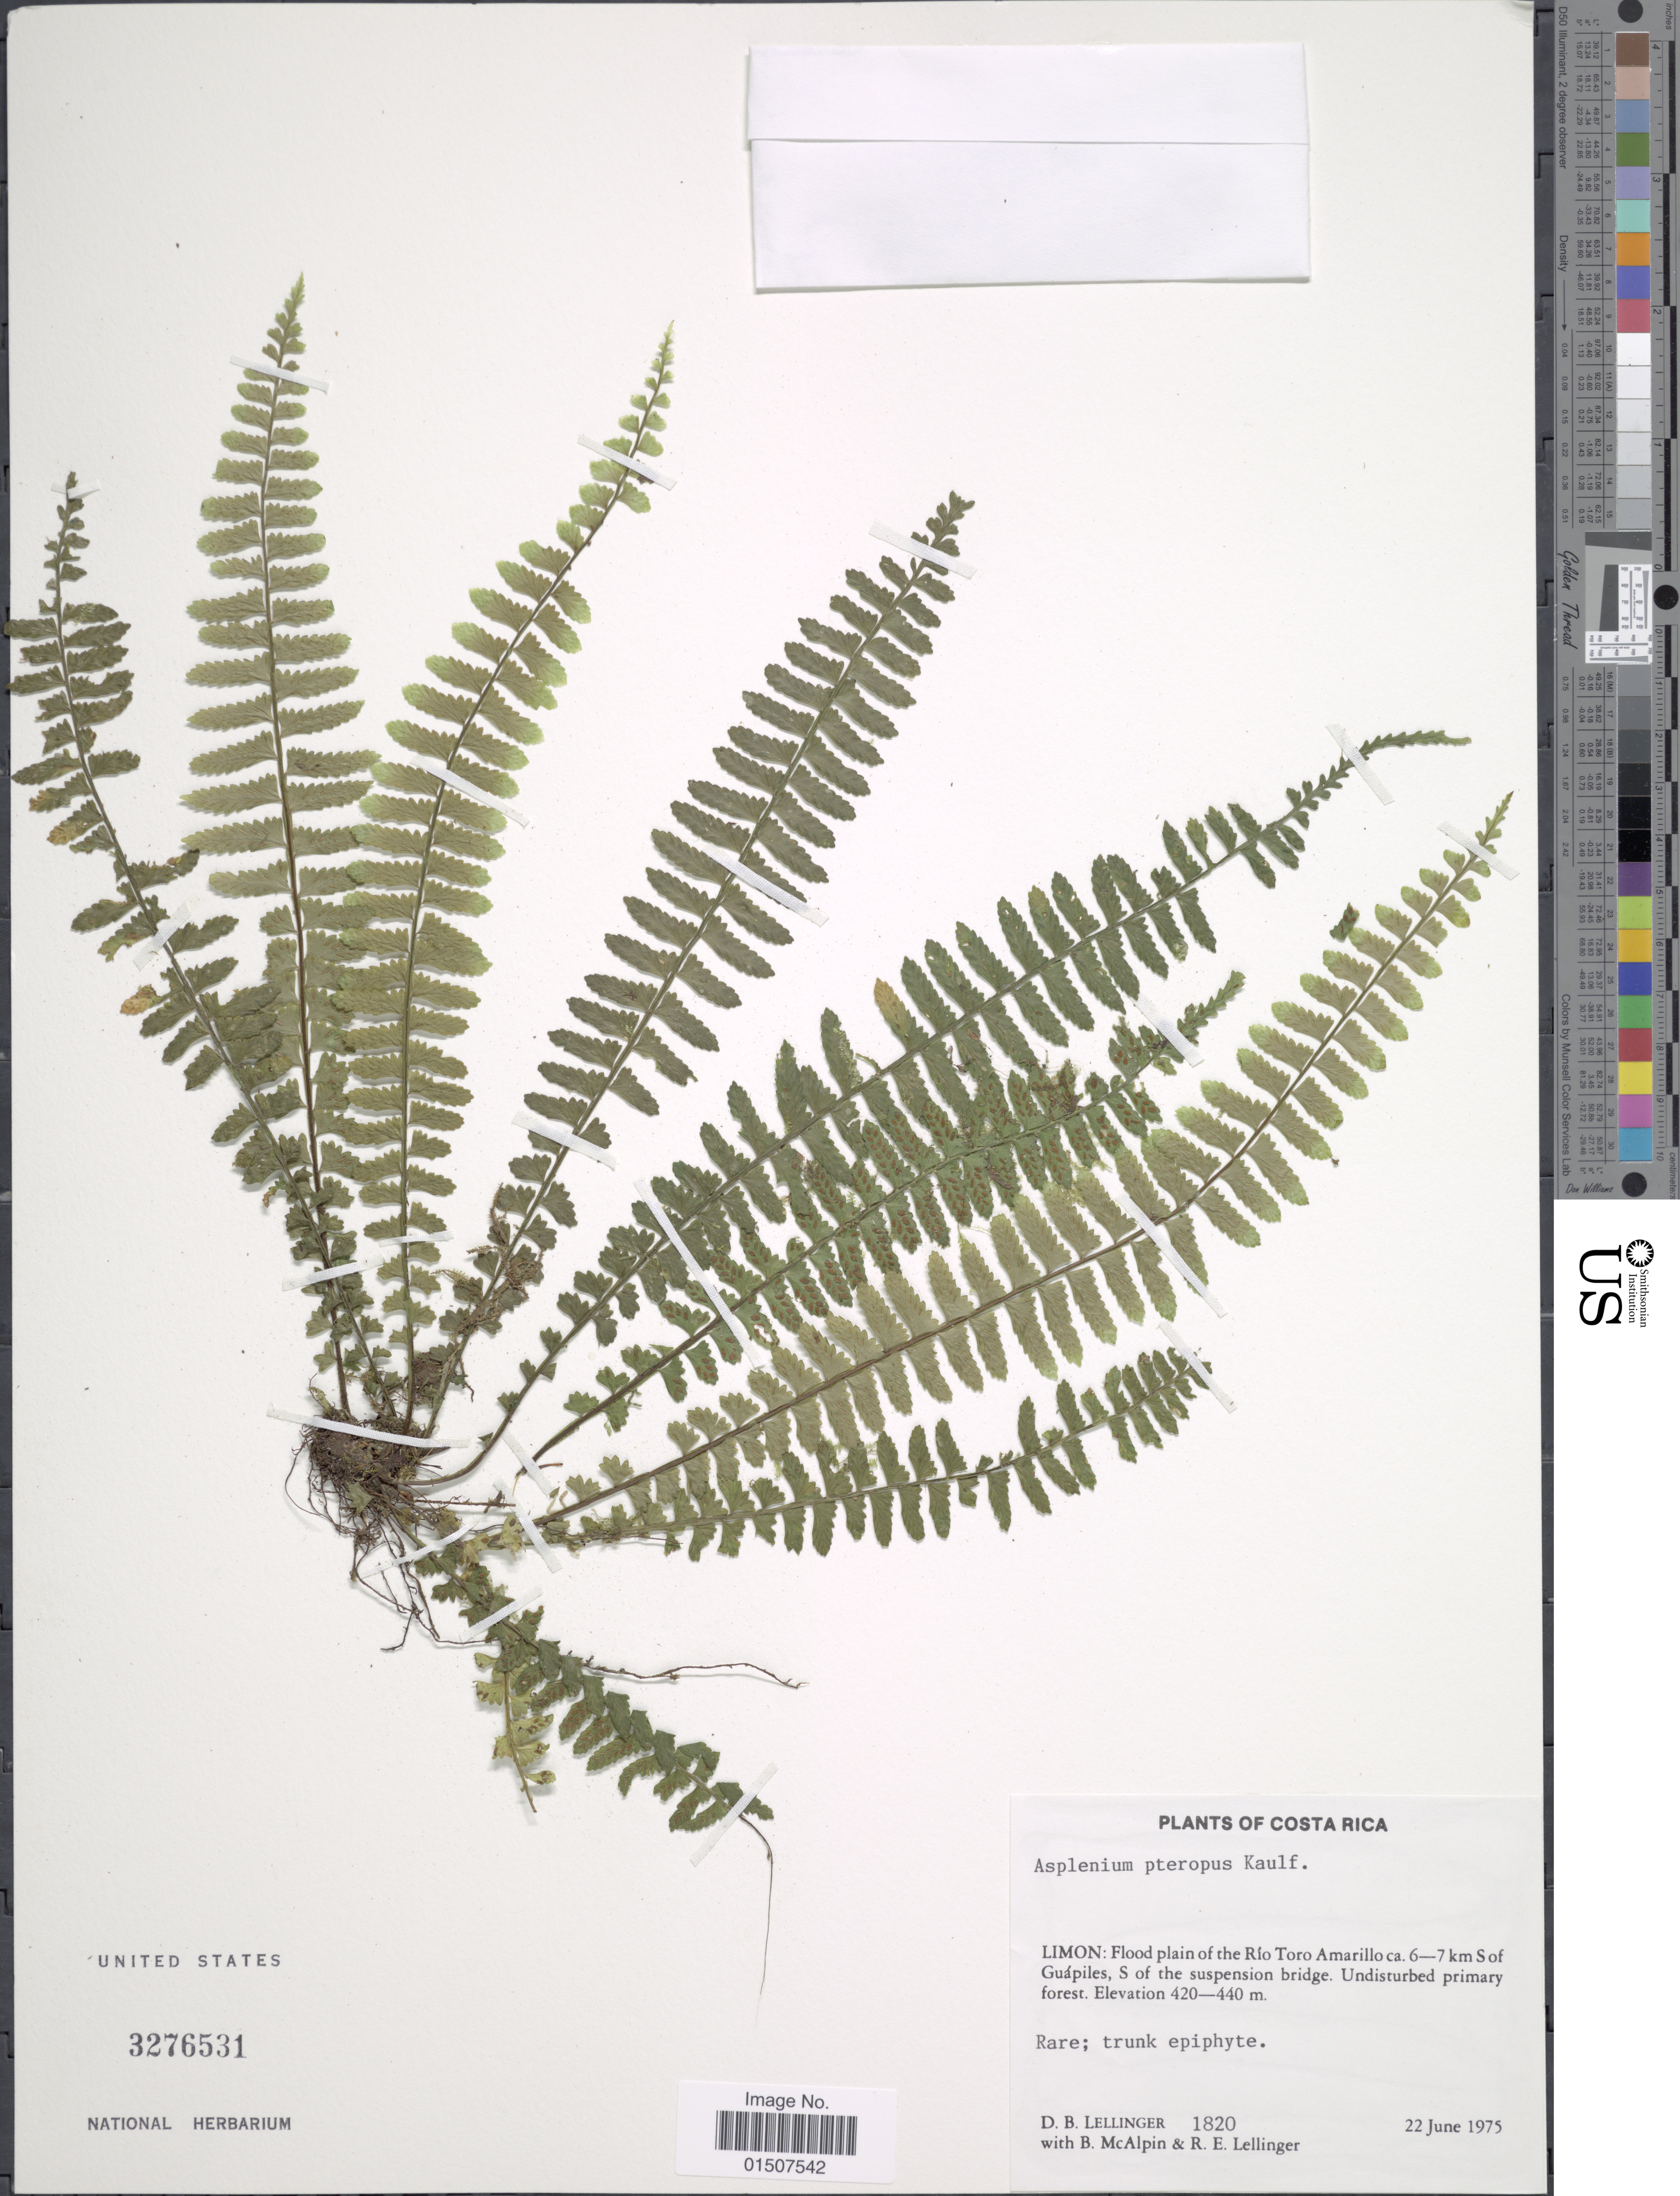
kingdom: Plantae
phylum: Tracheophyta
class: Polypodiopsida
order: Polypodiales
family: Aspleniaceae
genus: Asplenium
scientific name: Asplenium pteropus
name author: Kaulf.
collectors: D. B. Lellinger, B. McAlpin & R. E. Lellinger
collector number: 1820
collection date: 1975-06-22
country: Costa Rica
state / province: Limón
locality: Limon: flood plan of the Rio Toro Amarillo ca. 6--7 km S of Guapiles, S of the susupension bridge. Undisturbed primary forest.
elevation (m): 420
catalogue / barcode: US 3276531